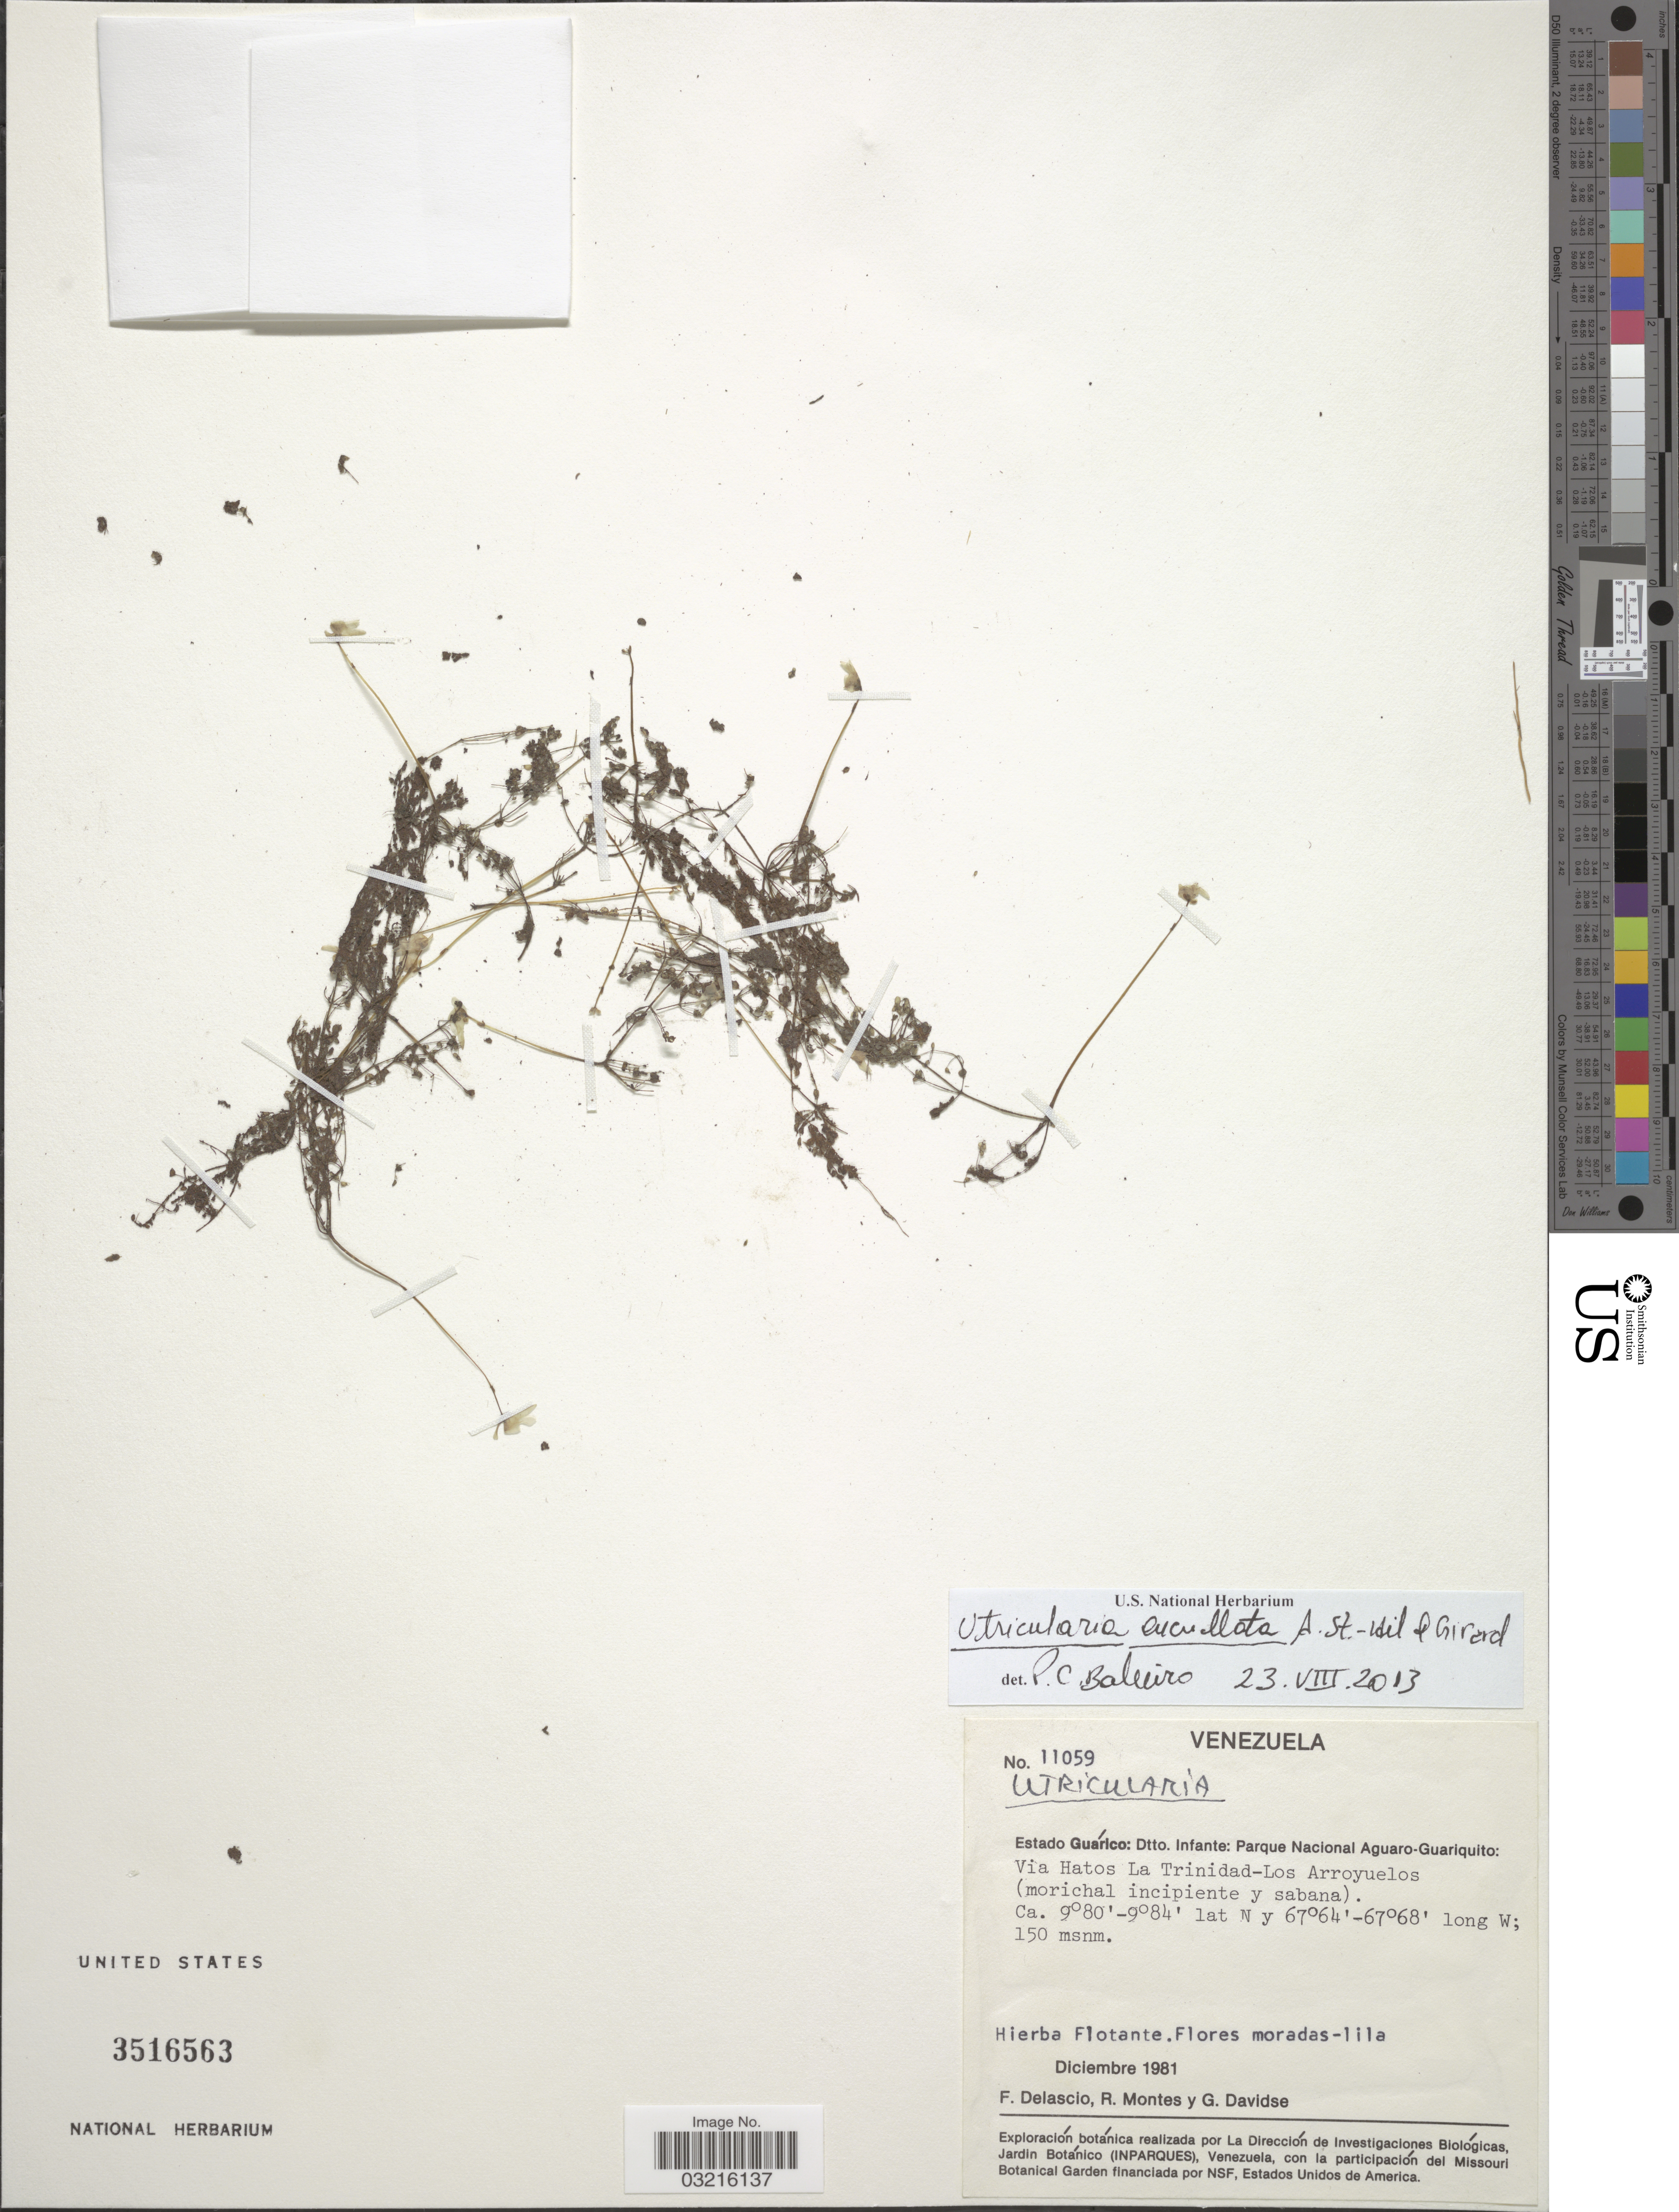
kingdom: Plantae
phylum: Tracheophyta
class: Magnoliopsida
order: Lamiales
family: Lentibulariaceae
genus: Utricularia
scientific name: Utricularia cucullata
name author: A. St.-Hil. & Girard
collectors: F. Delascio C., R. Montes & G. Davidse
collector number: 11059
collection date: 1981-12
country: Venezuela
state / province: Guárico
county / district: Leonardo Infante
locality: Dtto. Infante: Parque Nacional Aguaro-Guariquito: Via Hatos La Trinidad-Los Arroyuelos (morichal incipiente y sabana).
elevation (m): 150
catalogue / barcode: US 3516563